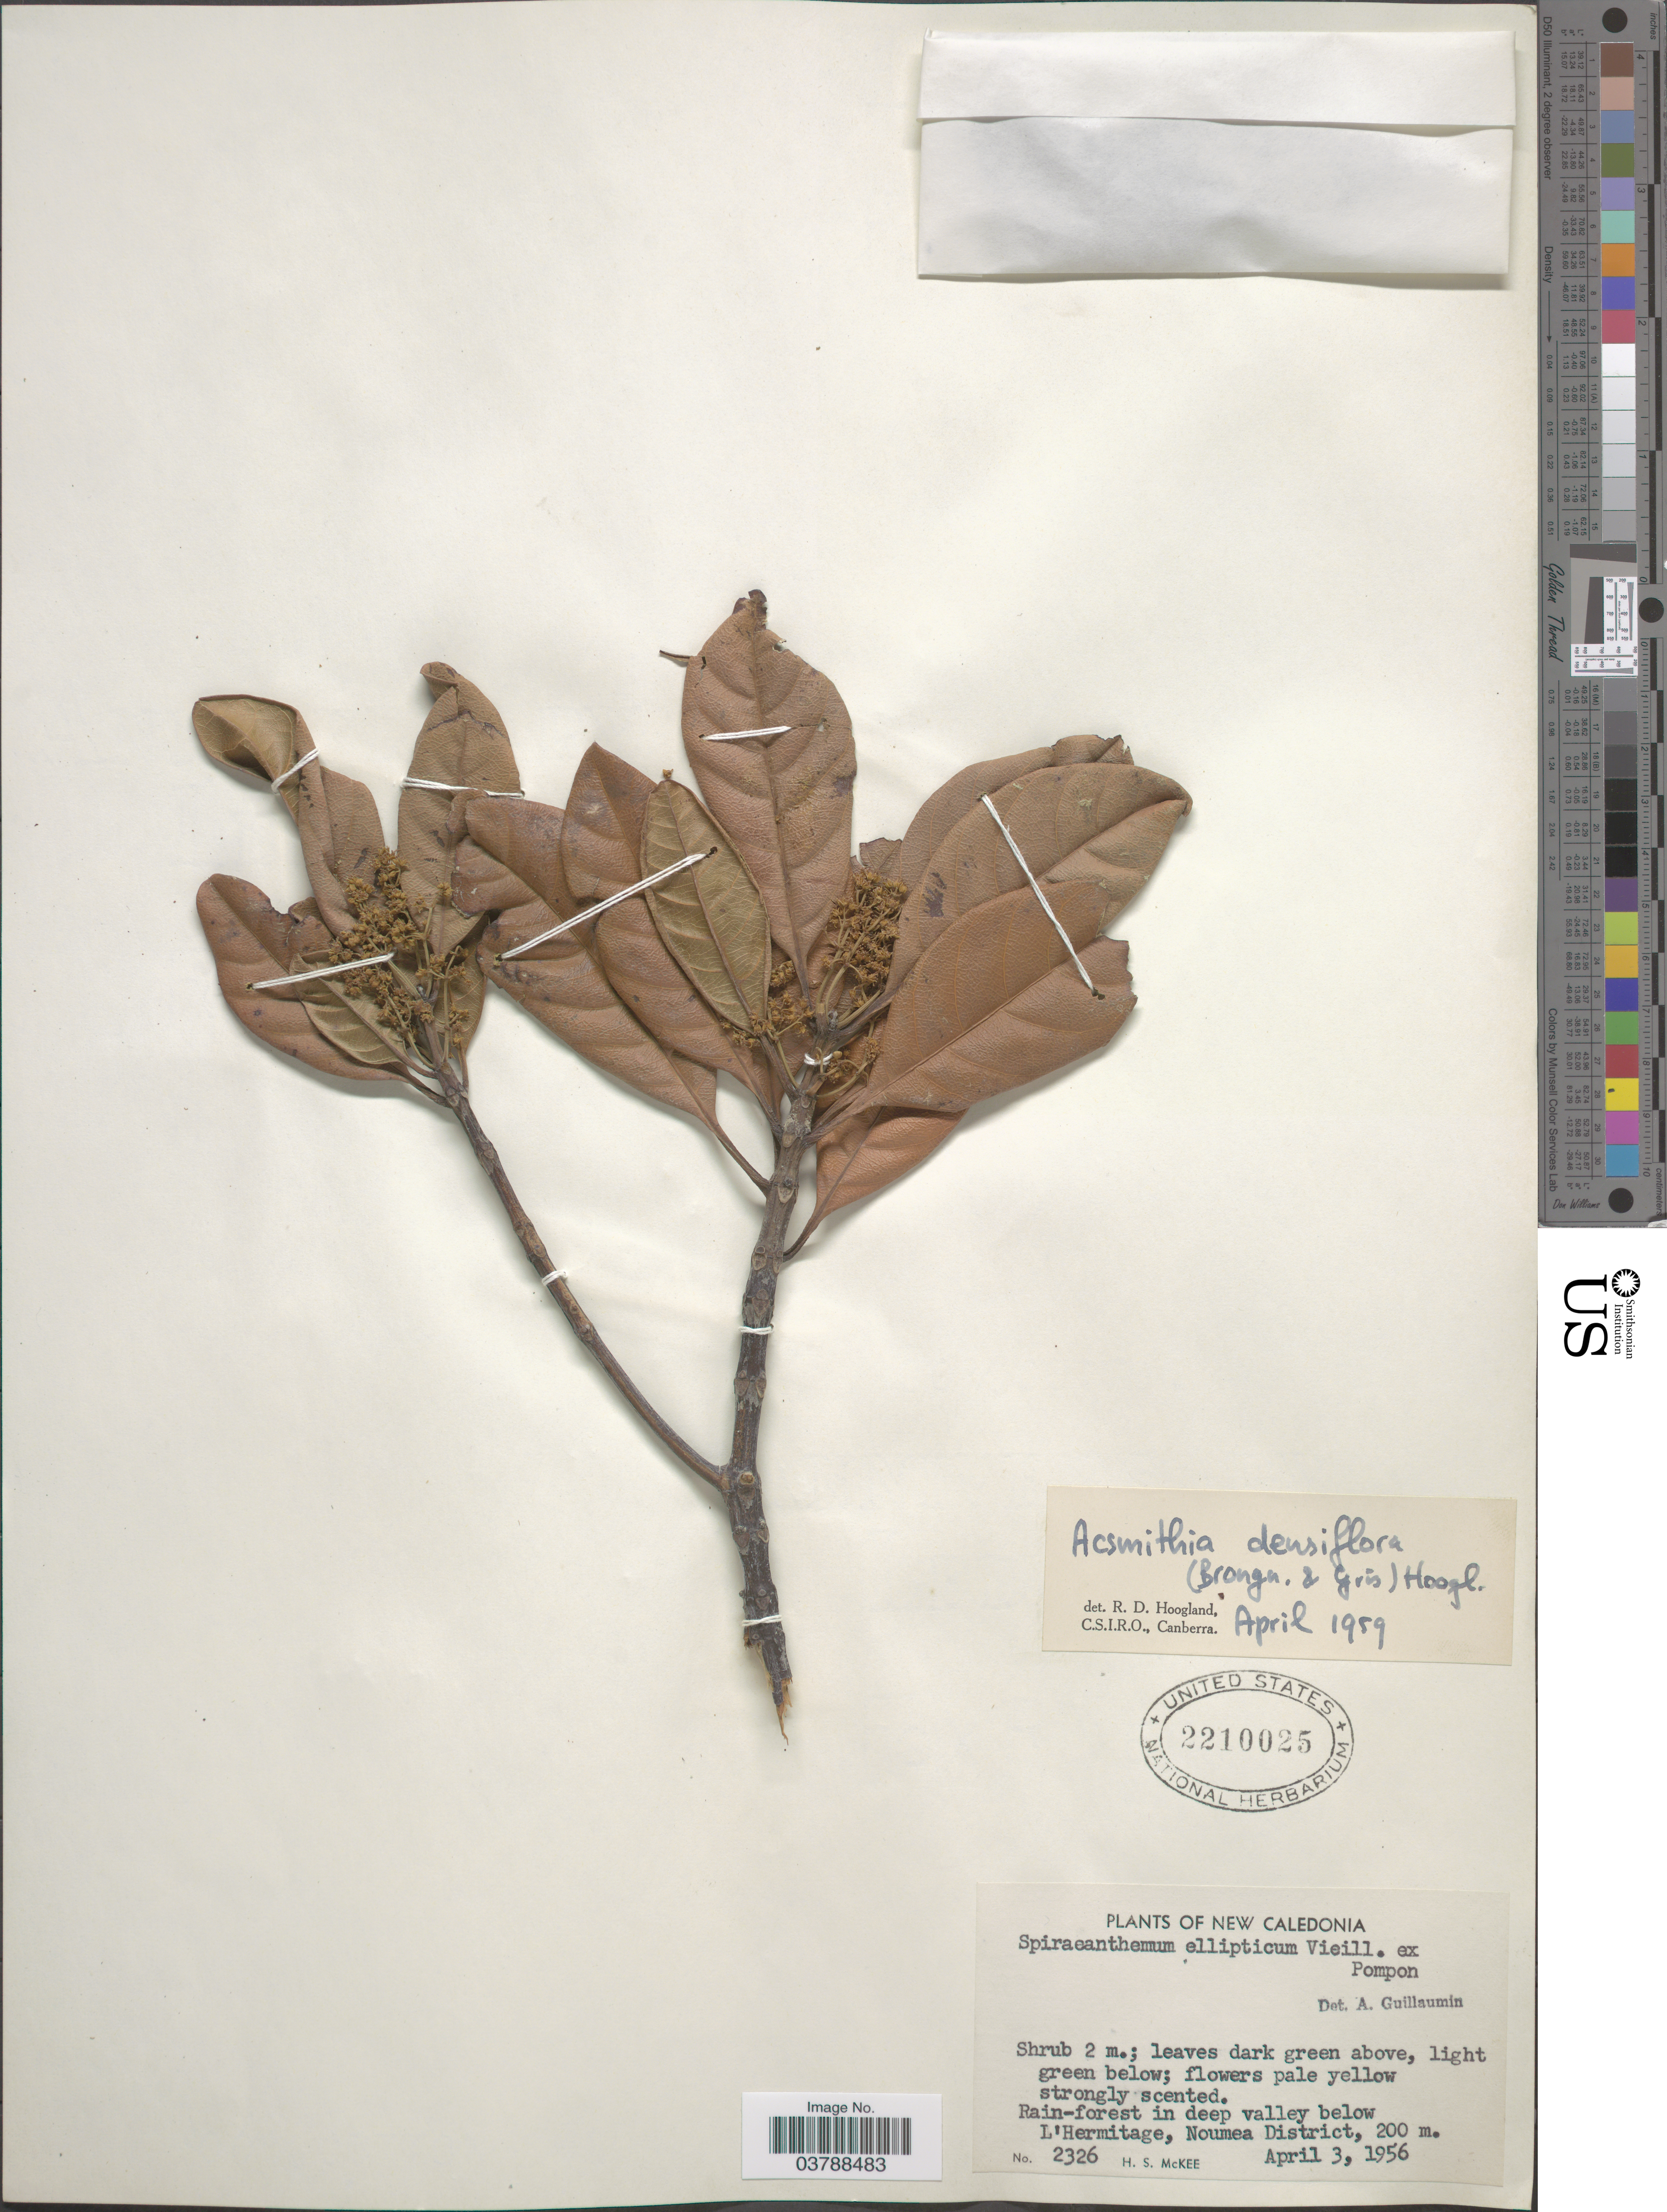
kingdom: Plantae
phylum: Tracheophyta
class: Magnoliopsida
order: Oxalidales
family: Cunoniaceae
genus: Spiraeanthemum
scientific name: Spiraeanthemum densiflorum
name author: Brongn. & Gris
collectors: H. S. McKee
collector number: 2326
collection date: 1956-04-03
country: New Caledonia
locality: Rain-forest in deep valley below L'Hermitage, Noumea District.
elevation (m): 200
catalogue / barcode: US 2210025